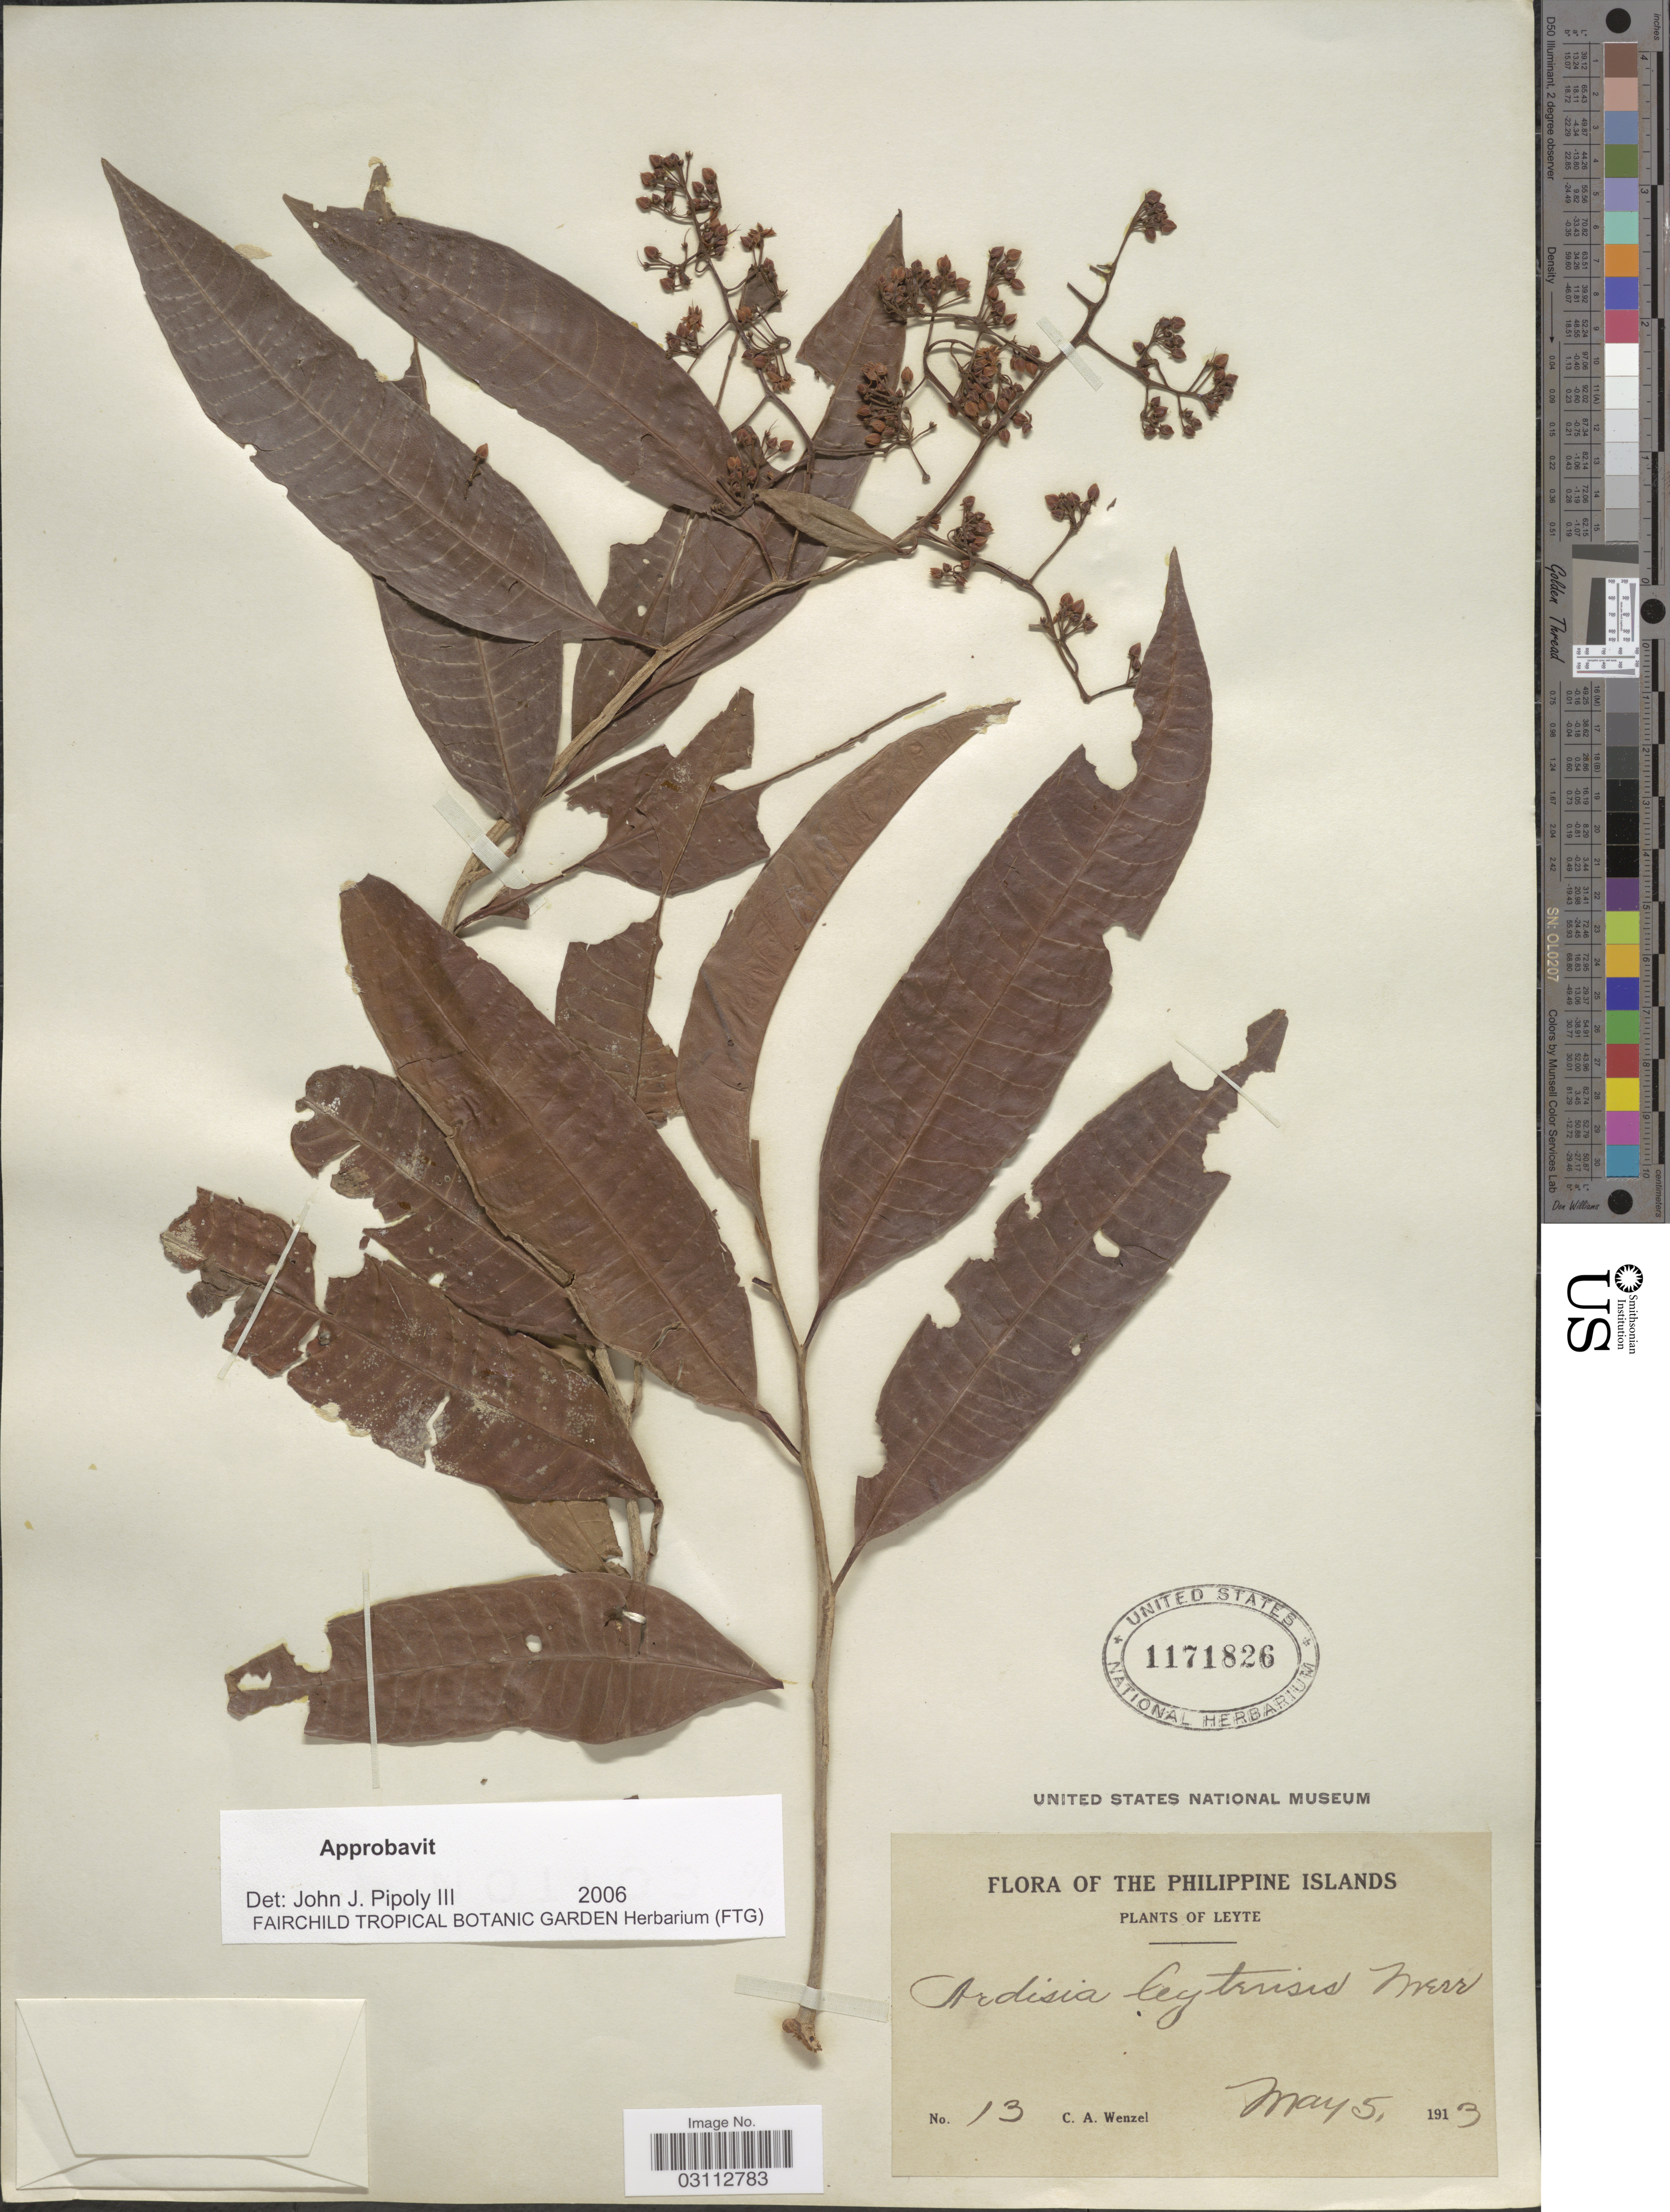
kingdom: Plantae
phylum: Tracheophyta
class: Magnoliopsida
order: Ericales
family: Primulaceae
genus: Ardisia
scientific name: Ardisia leytensis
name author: Merr.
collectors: C. Wenzel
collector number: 13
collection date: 1913-05-05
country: Philippines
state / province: Eastern Visayas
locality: Leyte.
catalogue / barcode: US 1171826